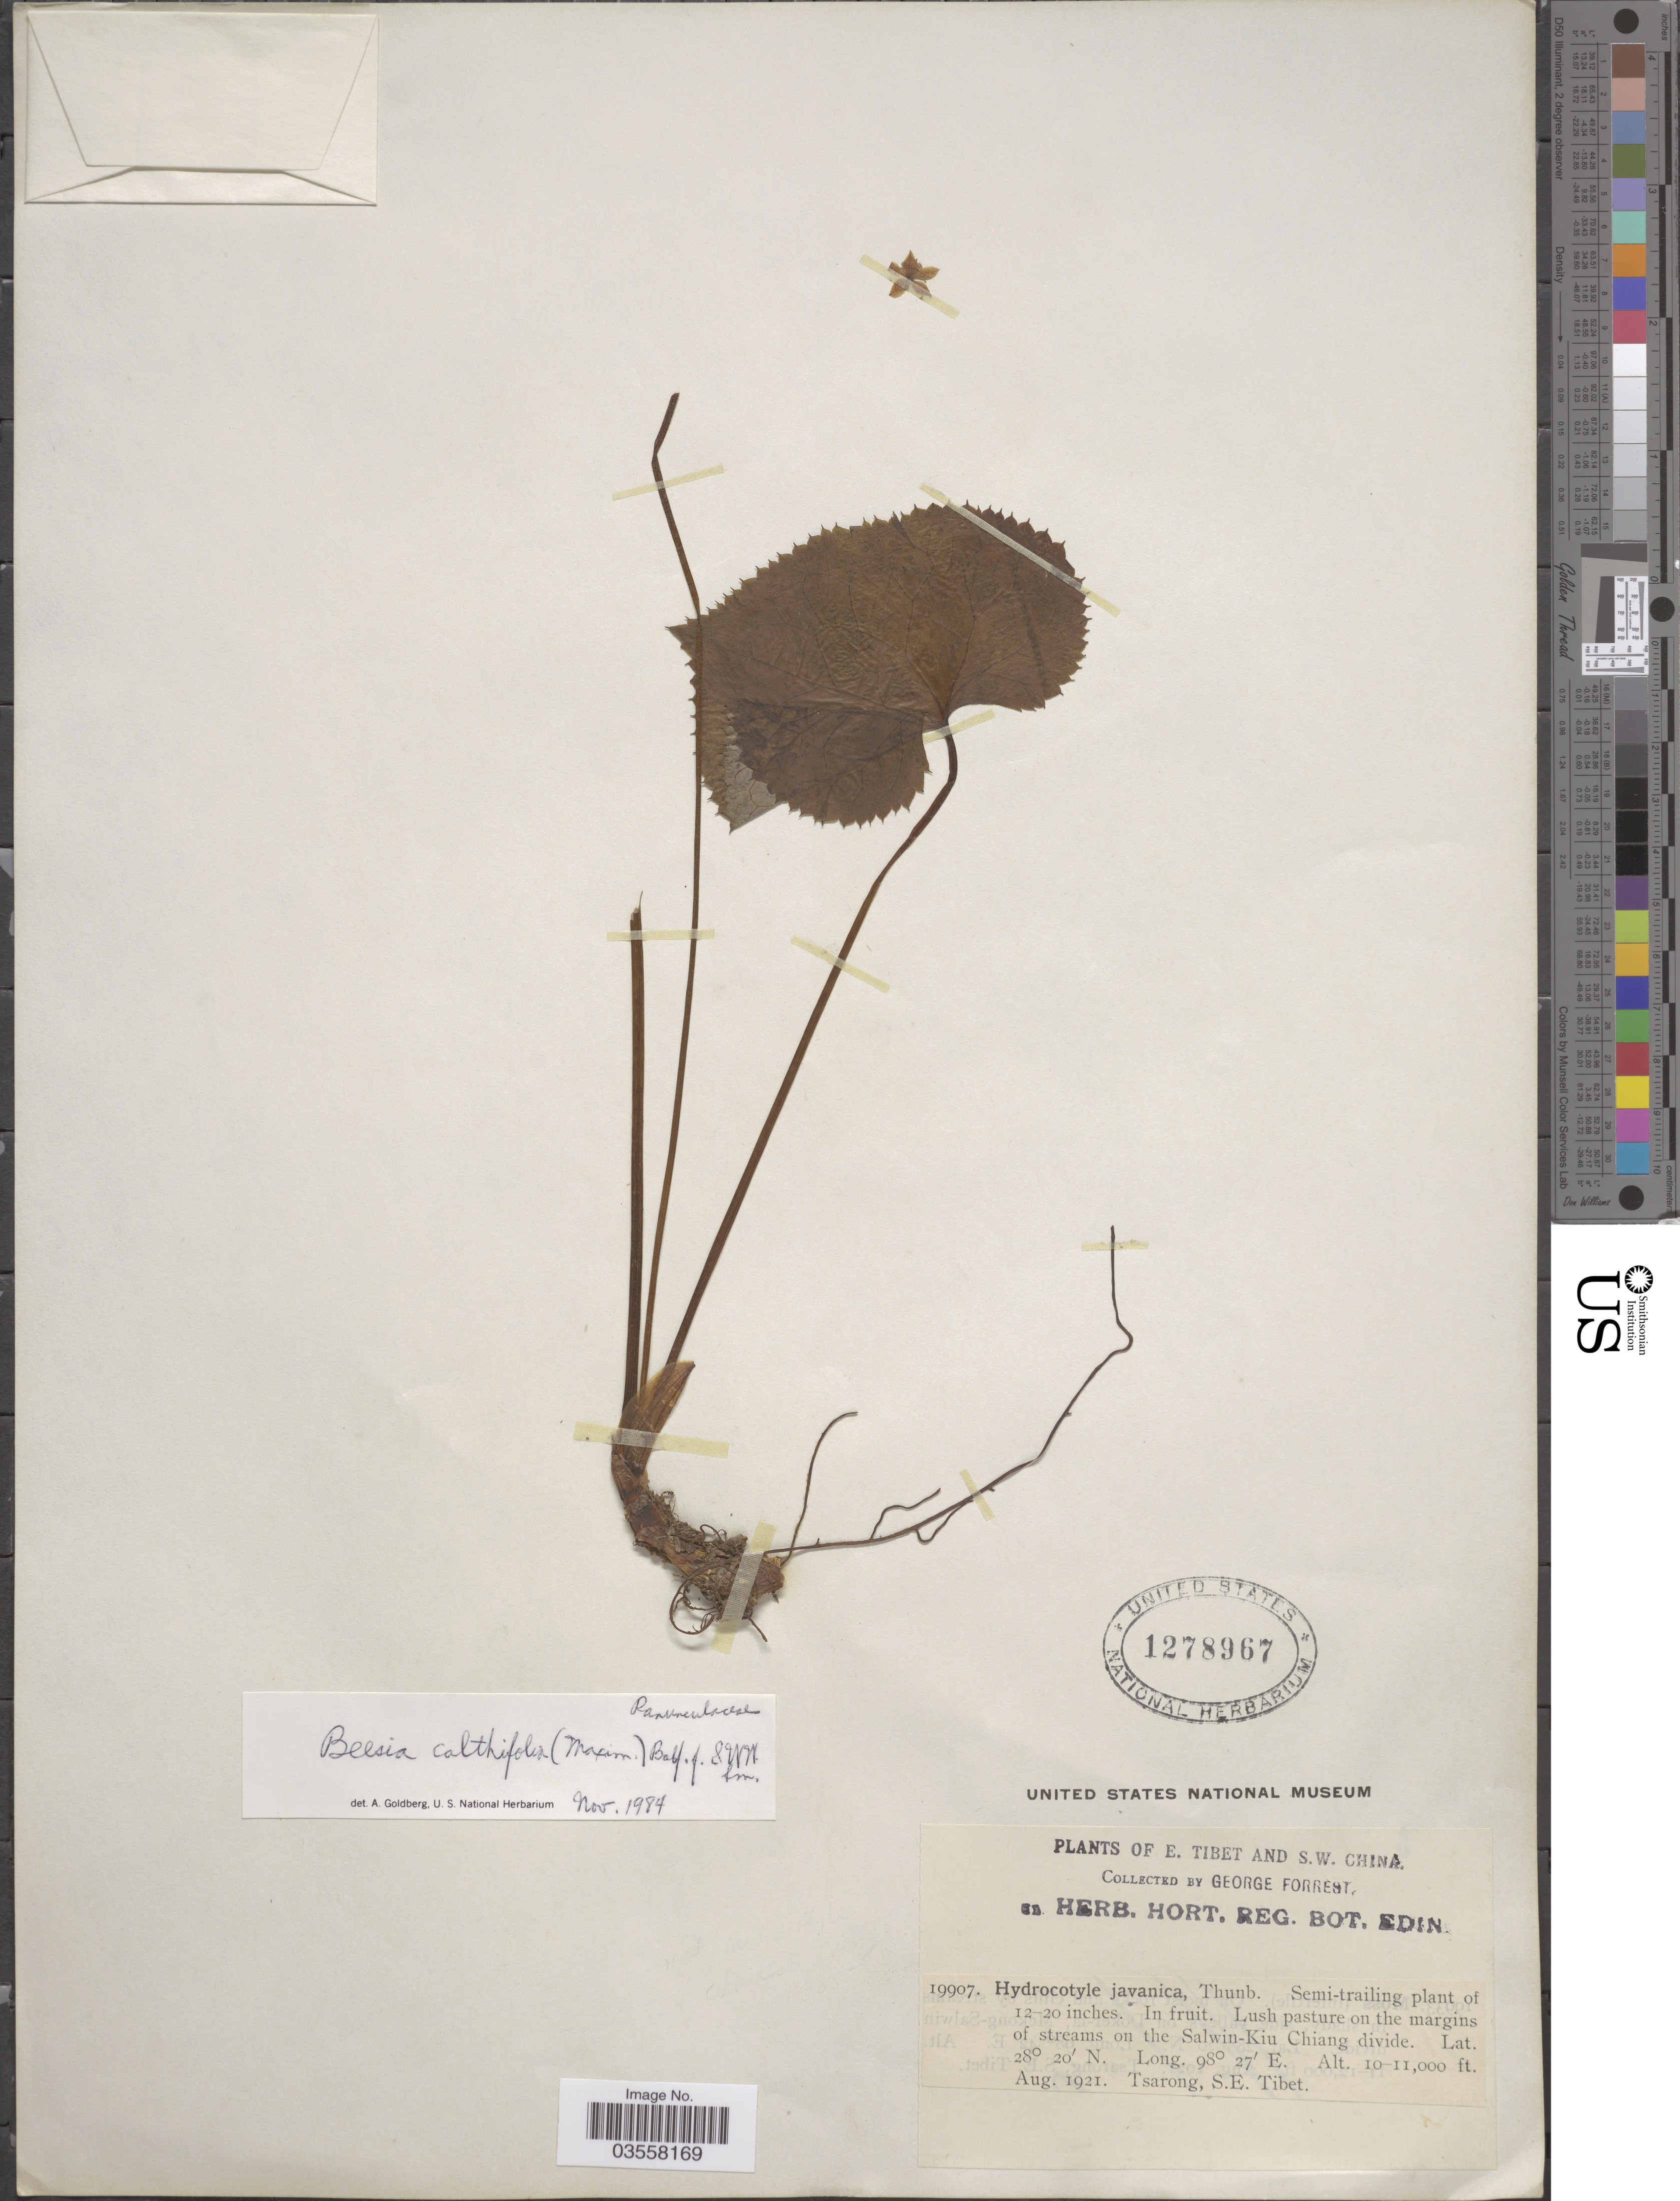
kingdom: Plantae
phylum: Tracheophyta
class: Magnoliopsida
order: Ranunculales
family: Ranunculaceae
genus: Beesia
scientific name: Beesia calthifolia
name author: (Maxim. ex Oliv.) Ulbr.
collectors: G. Forrest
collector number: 19907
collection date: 1921-08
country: China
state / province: Xizang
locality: E. Tibet and S.W. China. Lush pasture on the margins of streams on the Salwin-Kiu Chiang divide. Tsarong, S.E. Tibet.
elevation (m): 3048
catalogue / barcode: US 1278967